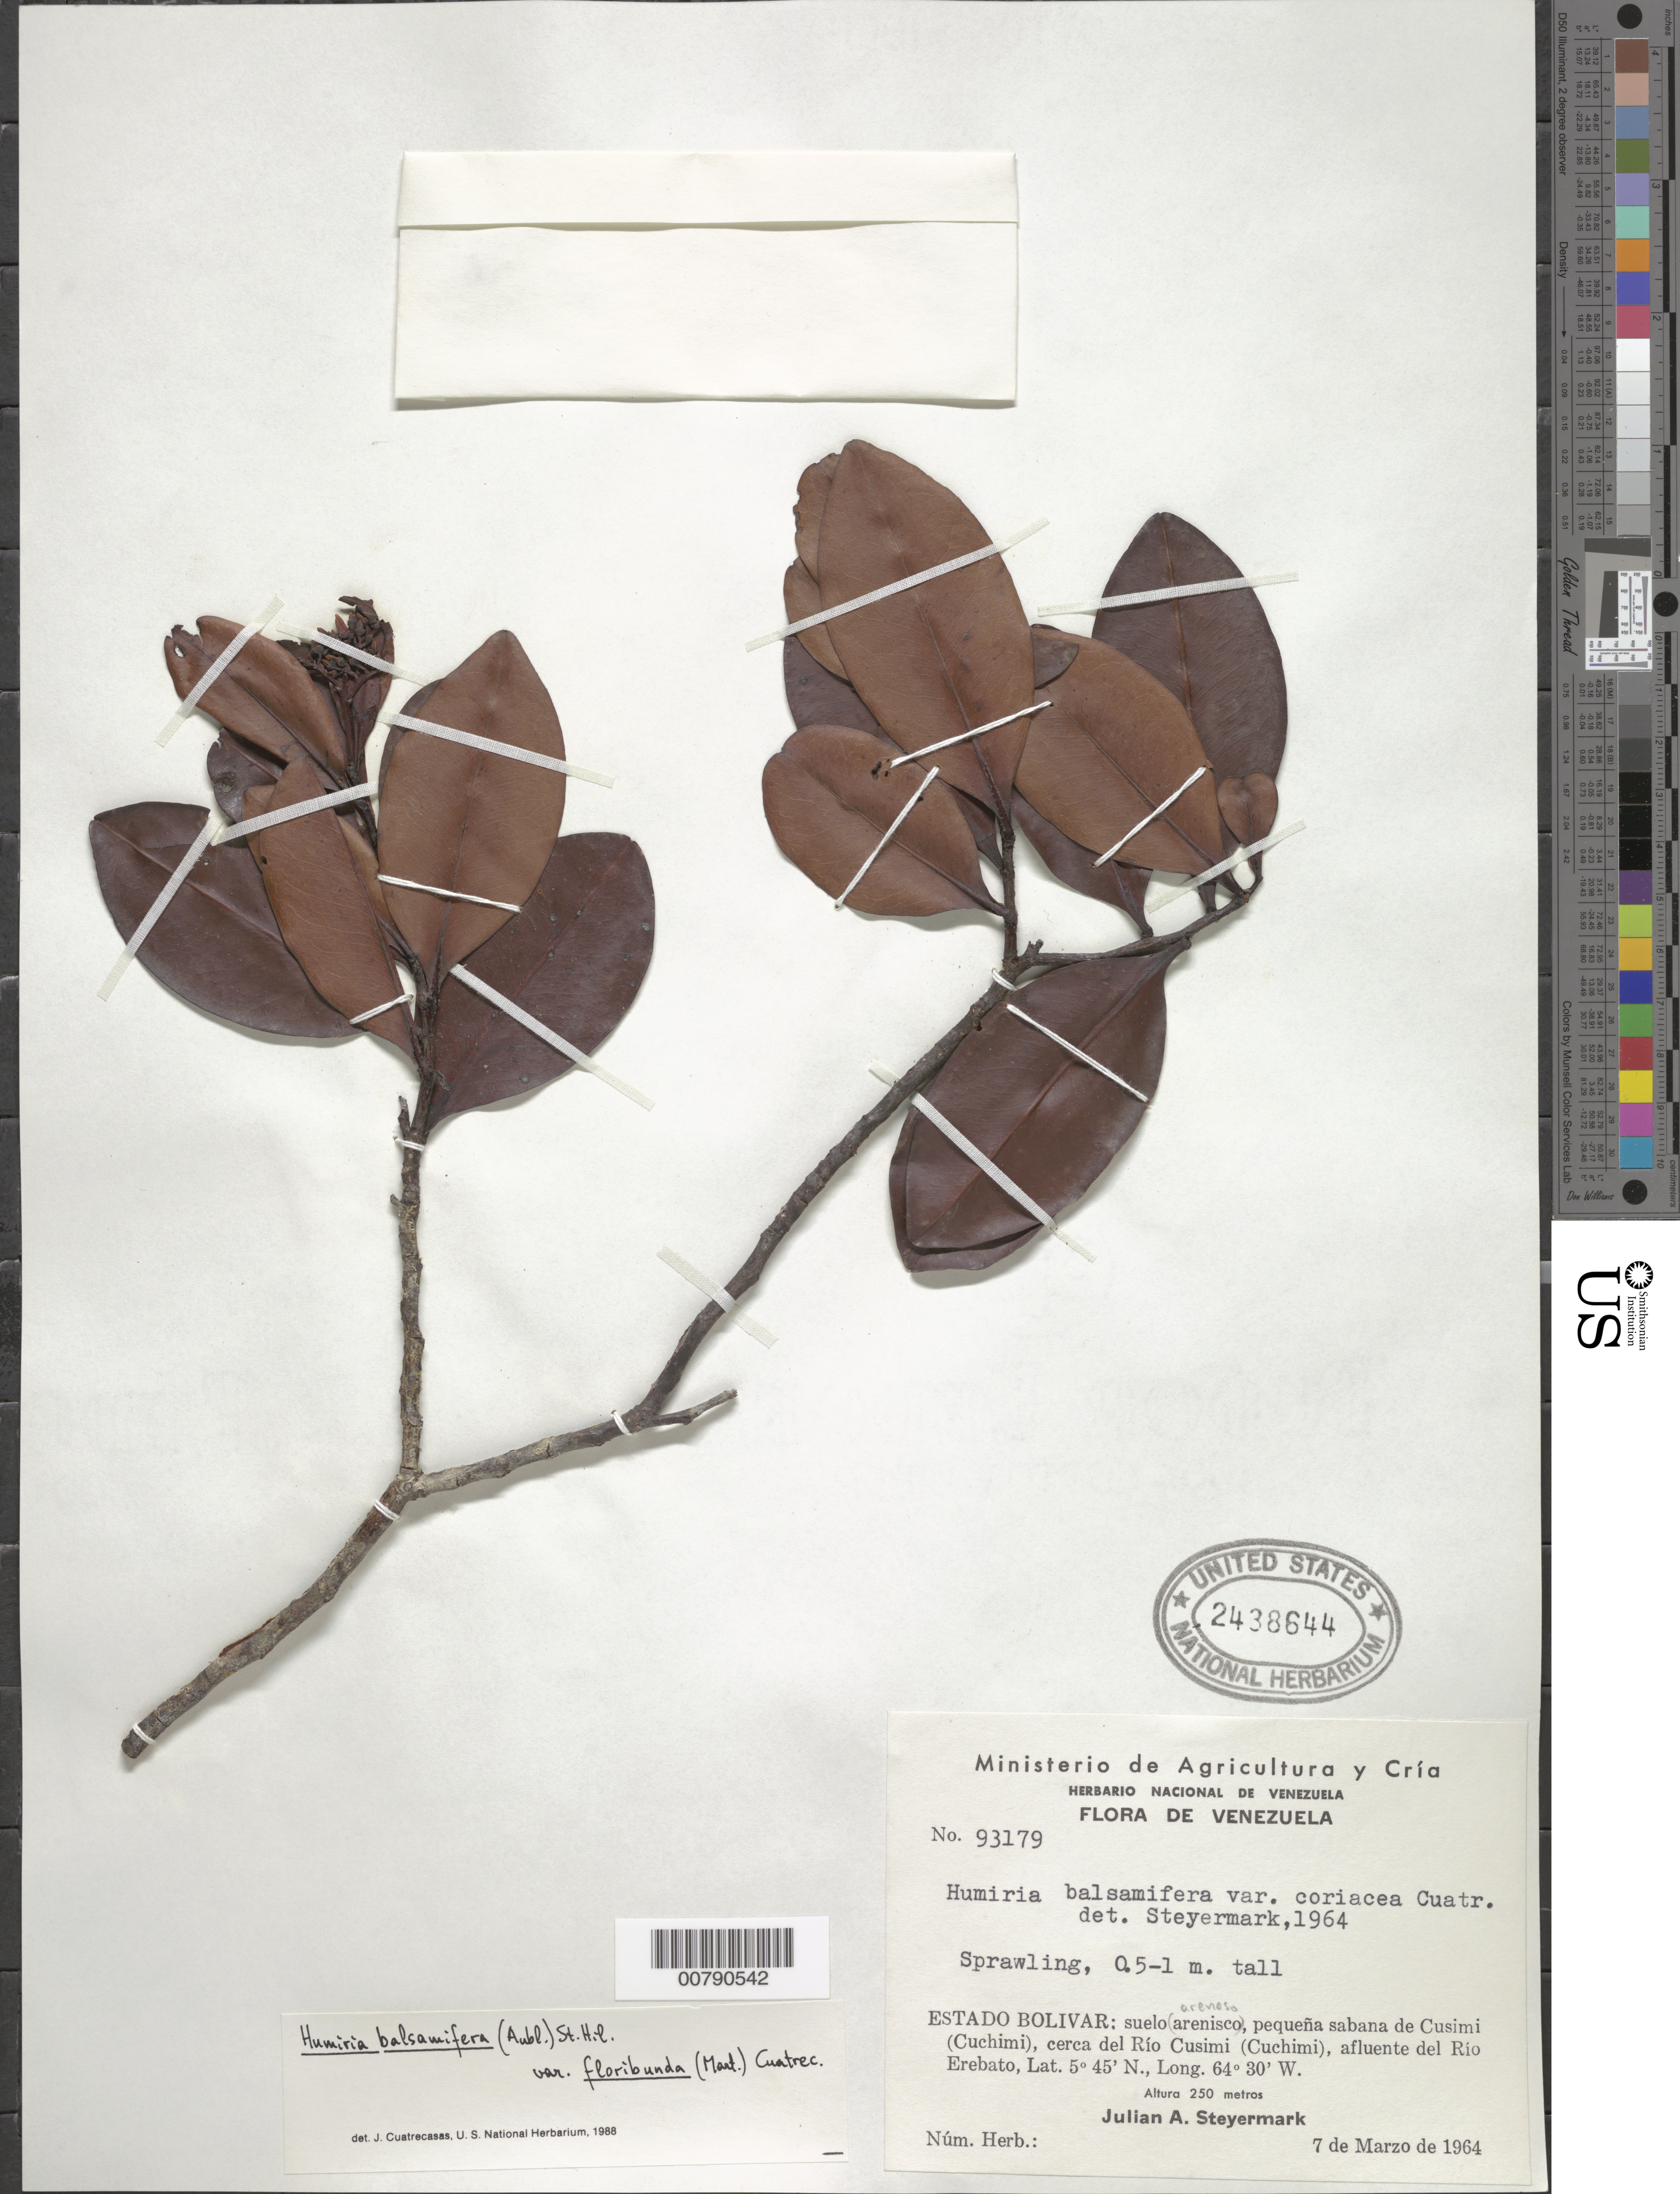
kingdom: Plantae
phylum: Tracheophyta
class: Magnoliopsida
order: Malpighiales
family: Humiriaceae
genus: Humiria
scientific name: Humiria balsamifera var. floribunda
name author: (Mart.) Cuatrec.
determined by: Cuatrecasas, J.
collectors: J. Steyermark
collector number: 93179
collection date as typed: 7-Mar-64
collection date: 1964-03-07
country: Venezuela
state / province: Bolívar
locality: Sabana de Cusimi (Cuchimi), cerca del Río Cusimi (Cuchimi), afluente del Río Erebato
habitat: Suelo arenisco, pequeña sabana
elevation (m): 250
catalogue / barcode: US 2438644